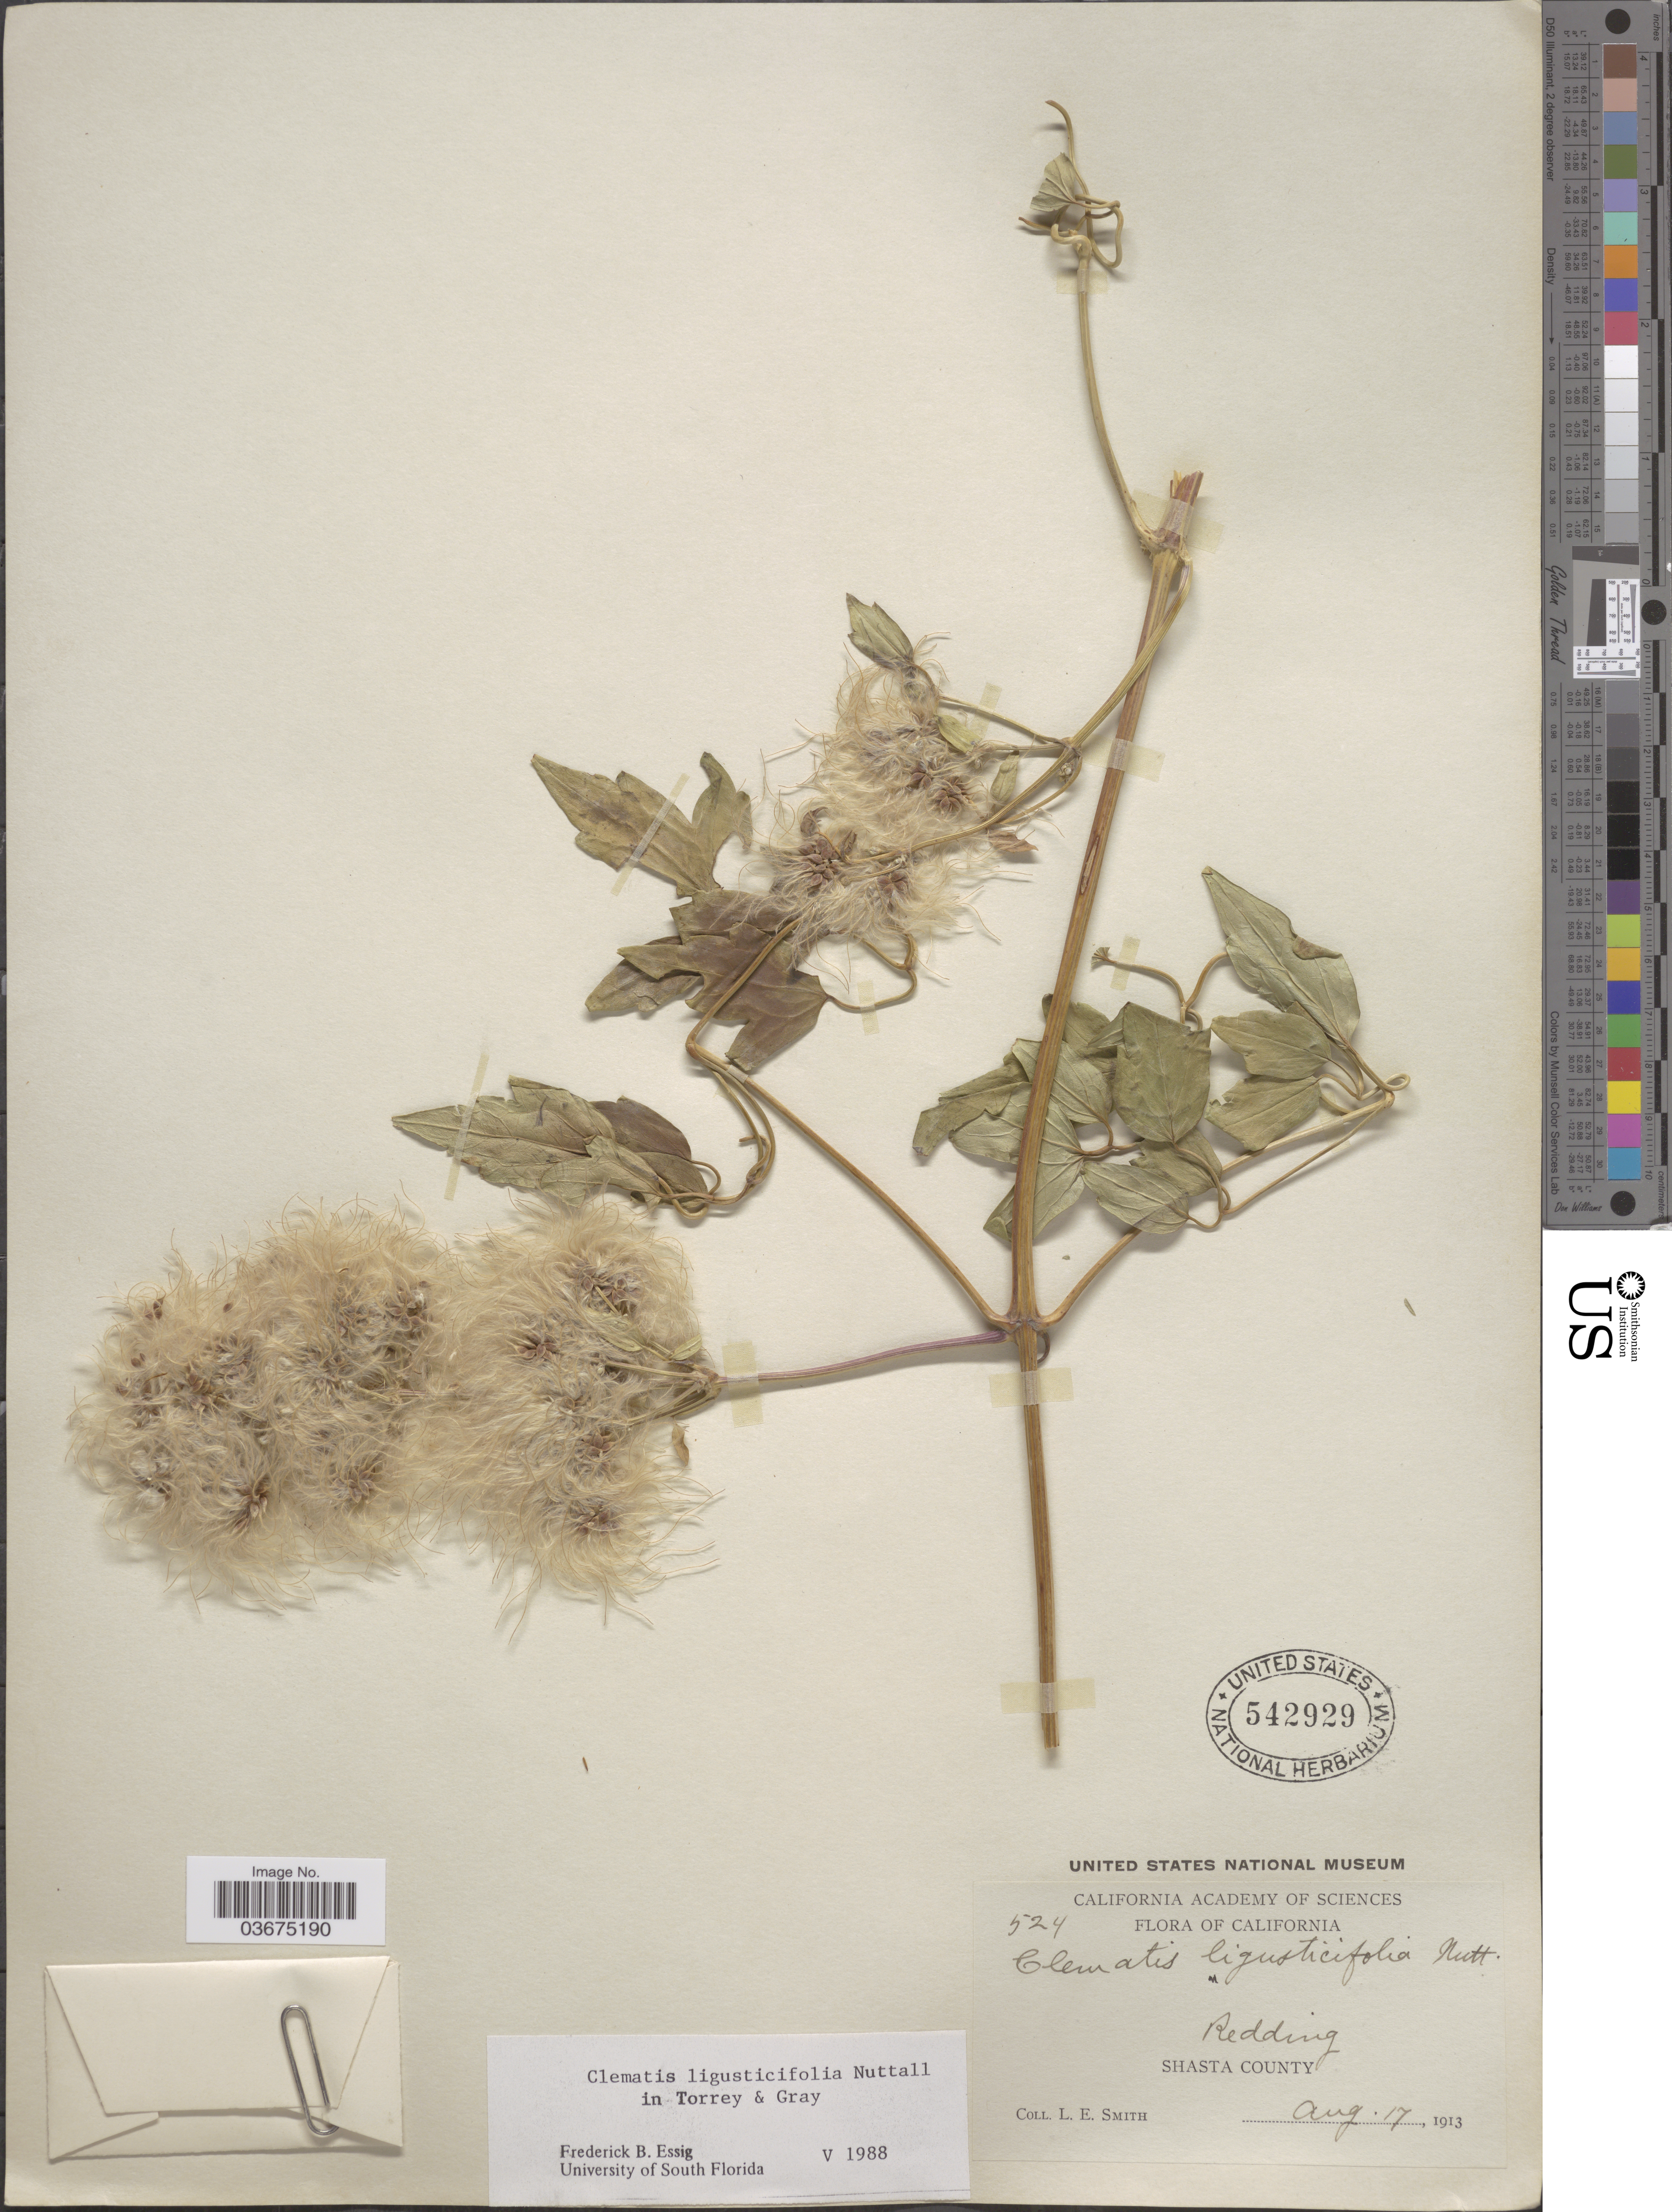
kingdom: Plantae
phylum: Tracheophyta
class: Magnoliopsida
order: Ranunculales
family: Ranunculaceae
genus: Clematis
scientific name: Clematis ligusticifolia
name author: Nutt.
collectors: L. E. Smith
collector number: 524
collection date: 1913-08-17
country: United States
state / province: California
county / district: Shasta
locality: Redding. Shasta County.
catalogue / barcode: US 542929